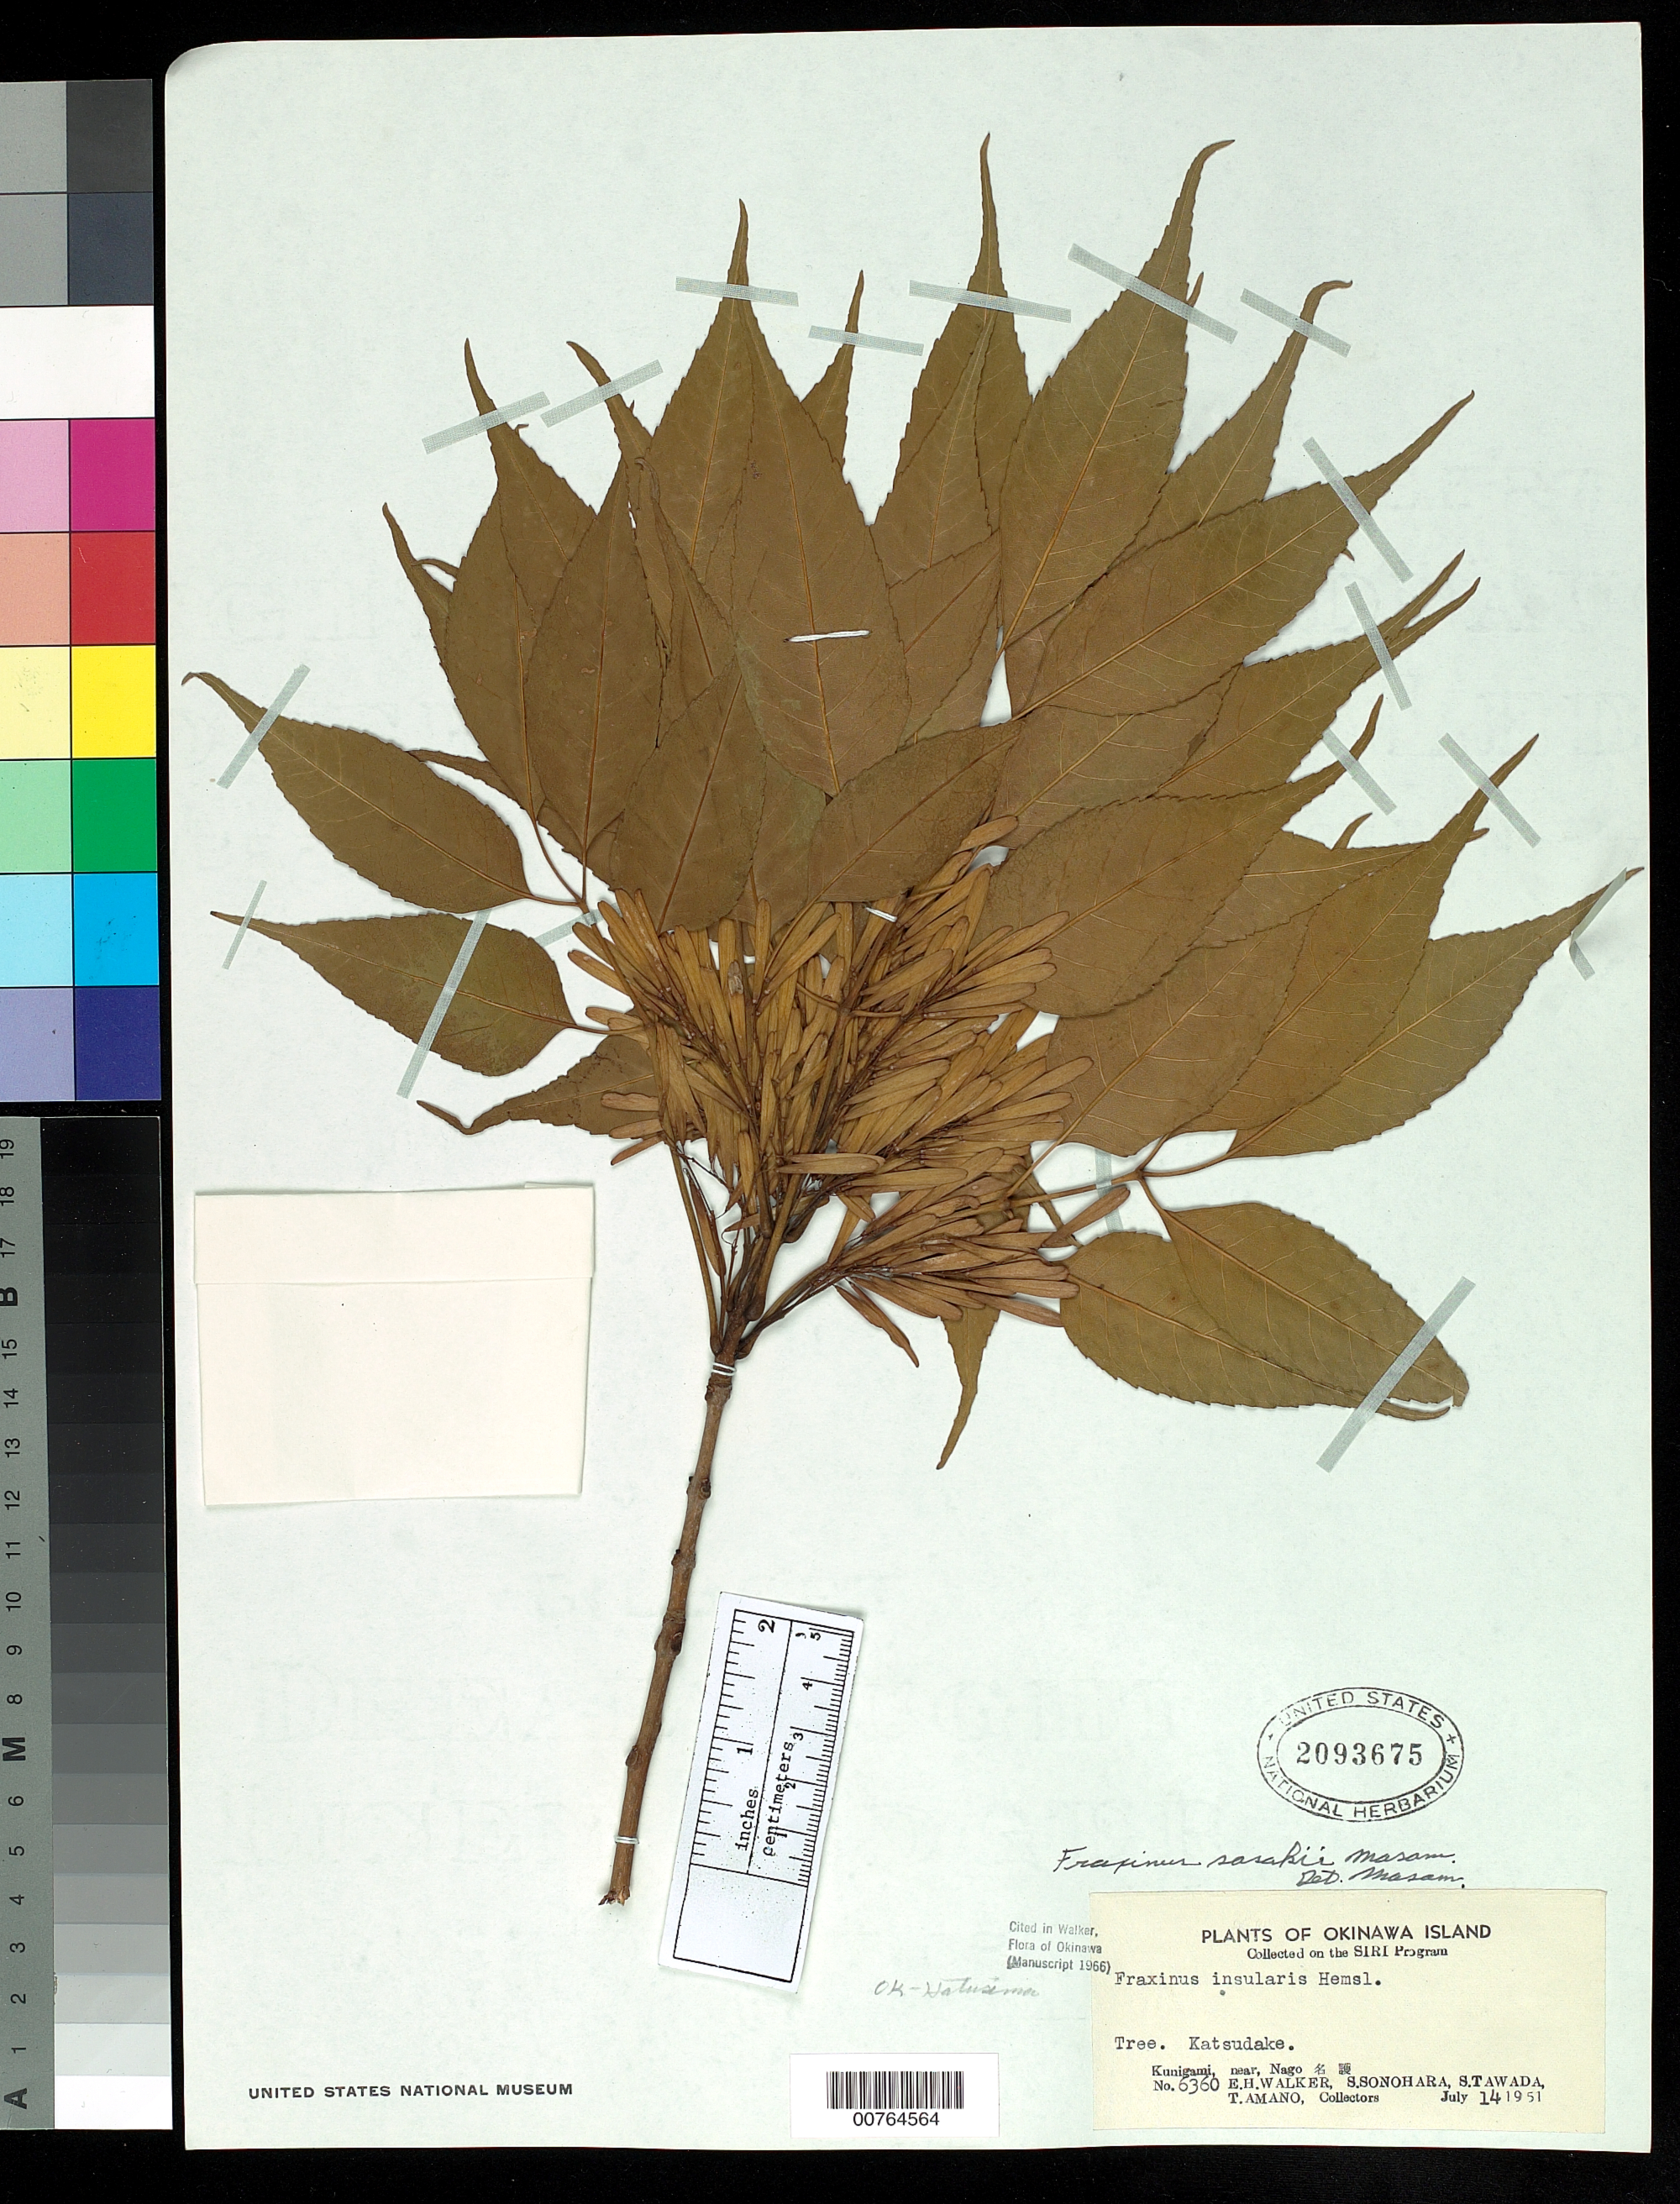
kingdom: Plantae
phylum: Tracheophyta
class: Magnoliopsida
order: Lamiales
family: Oleaceae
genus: Fraxinus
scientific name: Fraxinus sasakii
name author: Masam.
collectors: E. H. Walker, S. Sonohara, S. Tawada & T. Amano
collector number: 6360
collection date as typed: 14 Jul 1951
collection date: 1951-07-14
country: Japan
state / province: Okinawa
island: Okinawa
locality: Kunigami, Nago, Katsudake.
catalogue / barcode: US 2093675